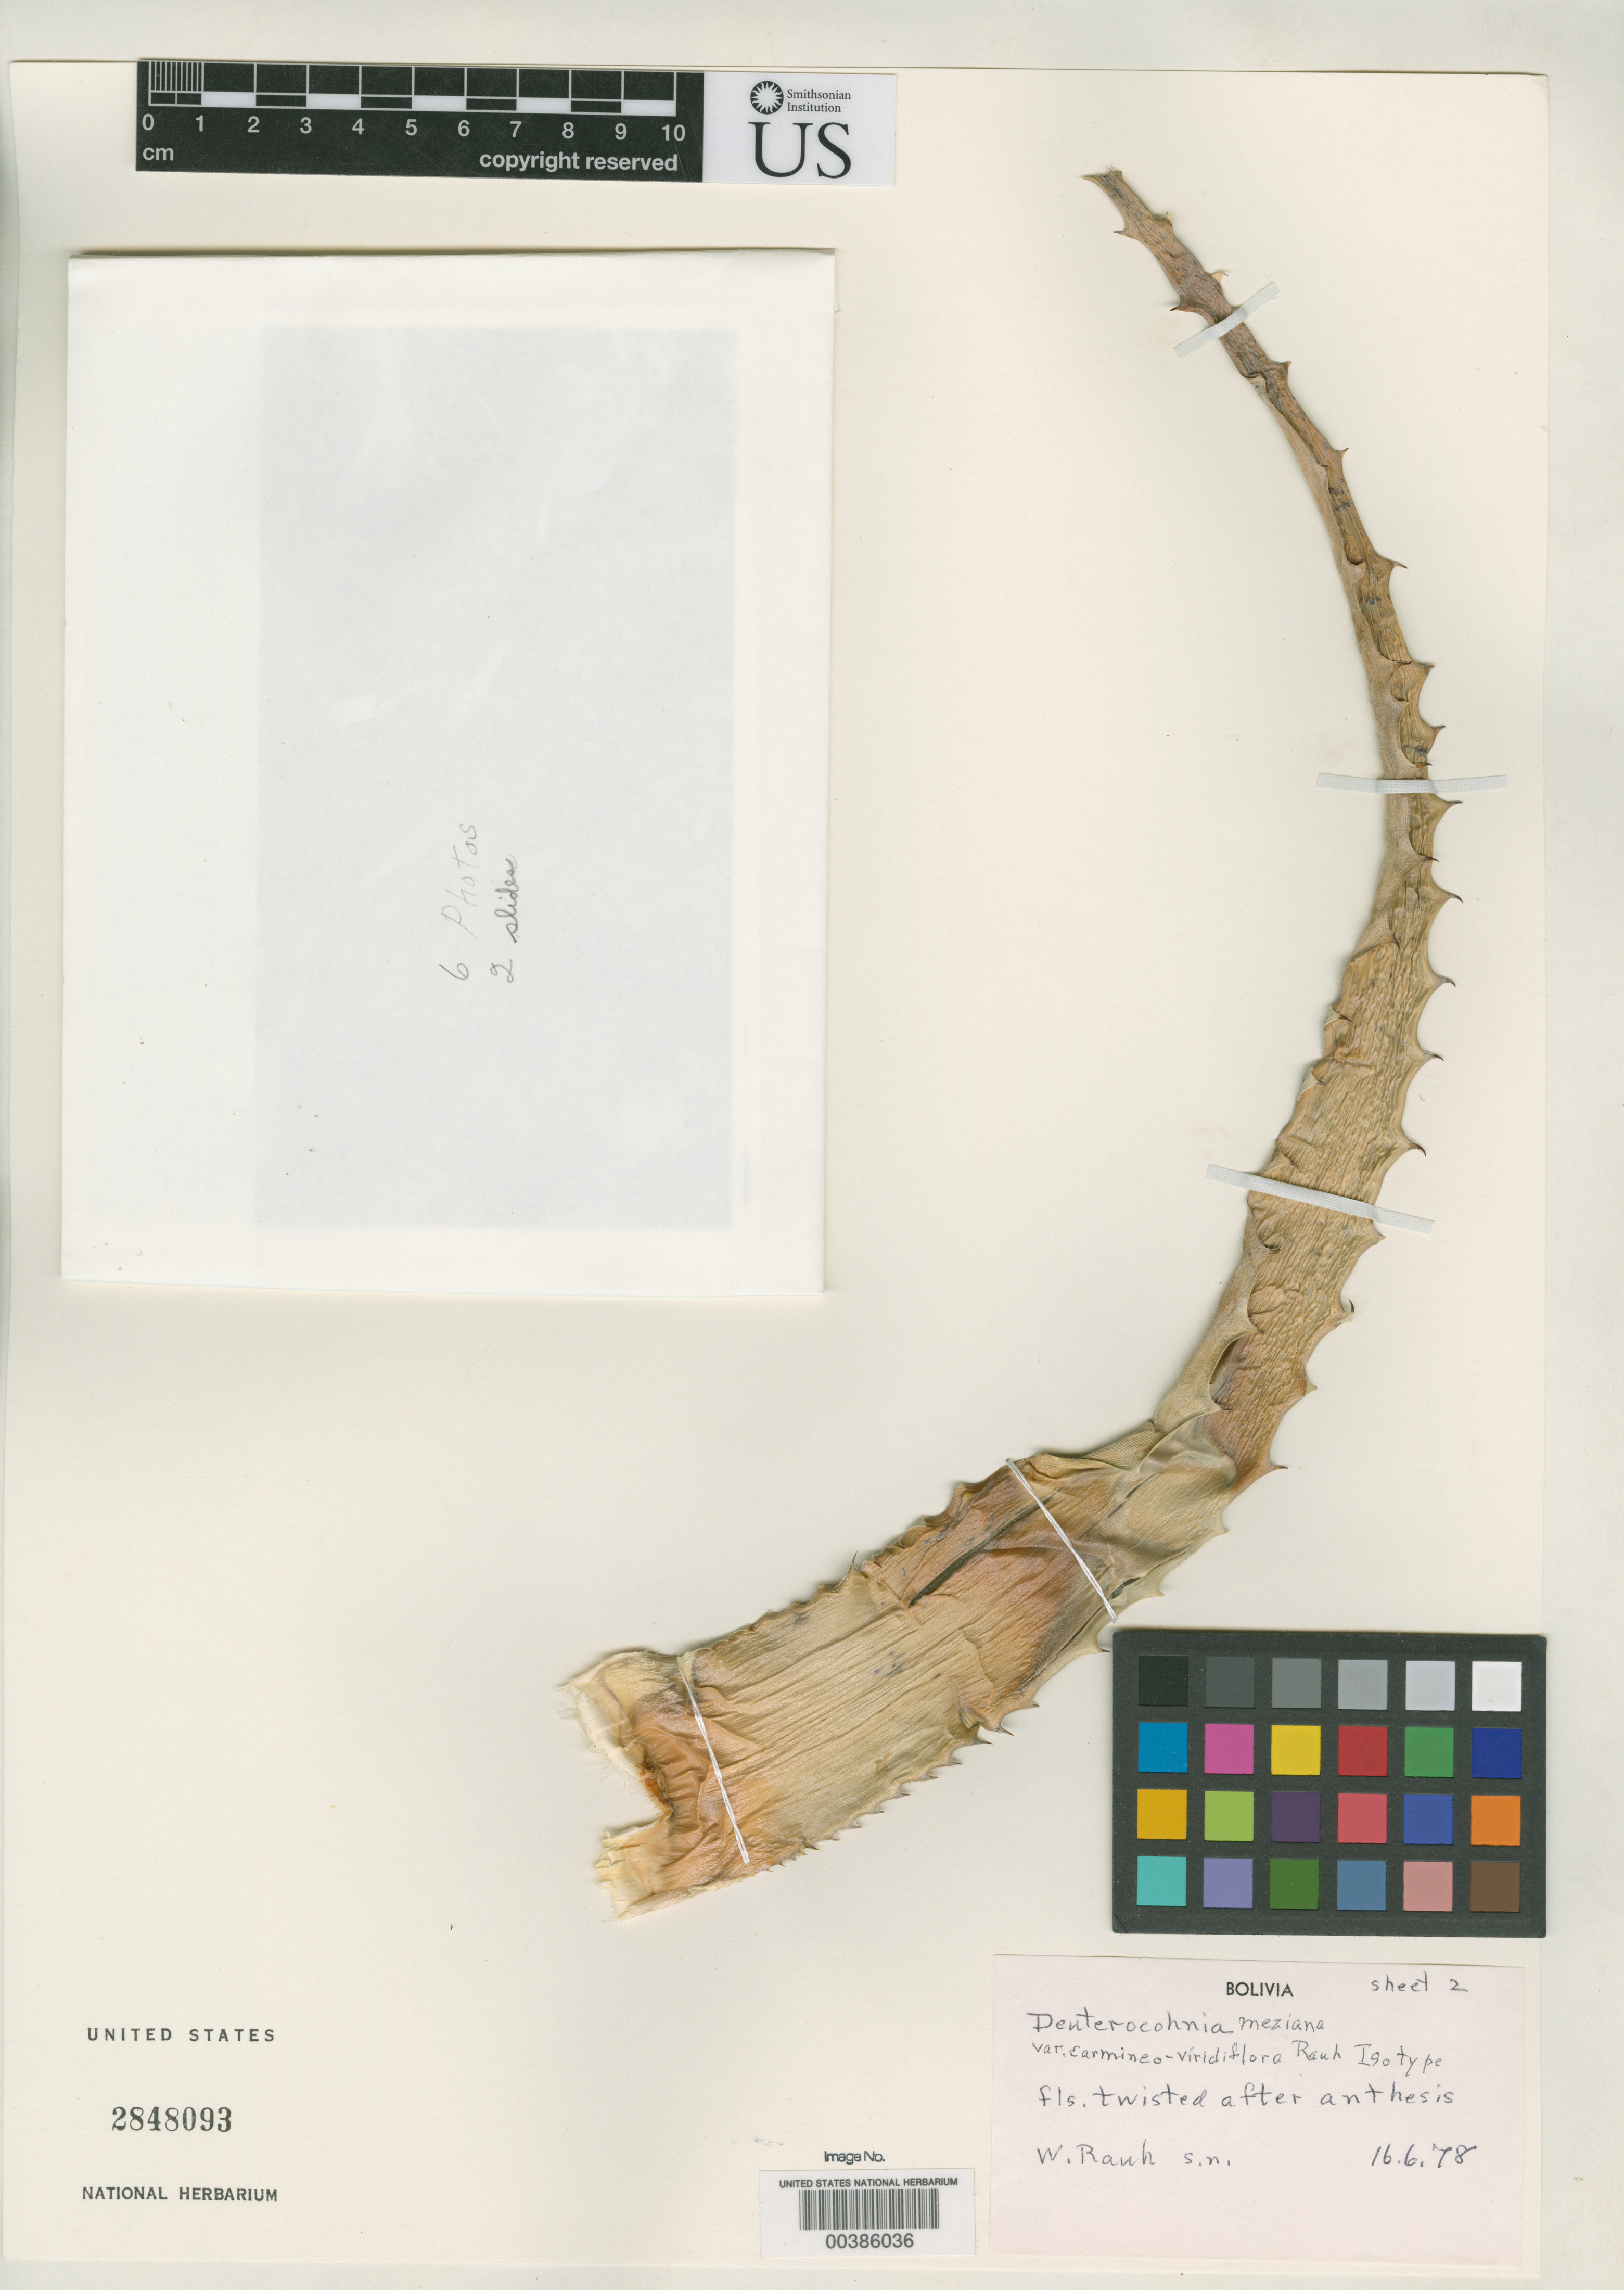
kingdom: Plantae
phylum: Tracheophyta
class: Liliopsida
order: Poales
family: Bromeliaceae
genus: Deuterocohnia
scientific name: Deuterocohnia meziana var. carmineoviridiflora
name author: Rauh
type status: Isotype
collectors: W. Rauh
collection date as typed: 16 Jun 1978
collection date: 1978-06-16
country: Bolivia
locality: Mapiri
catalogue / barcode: US 2848093